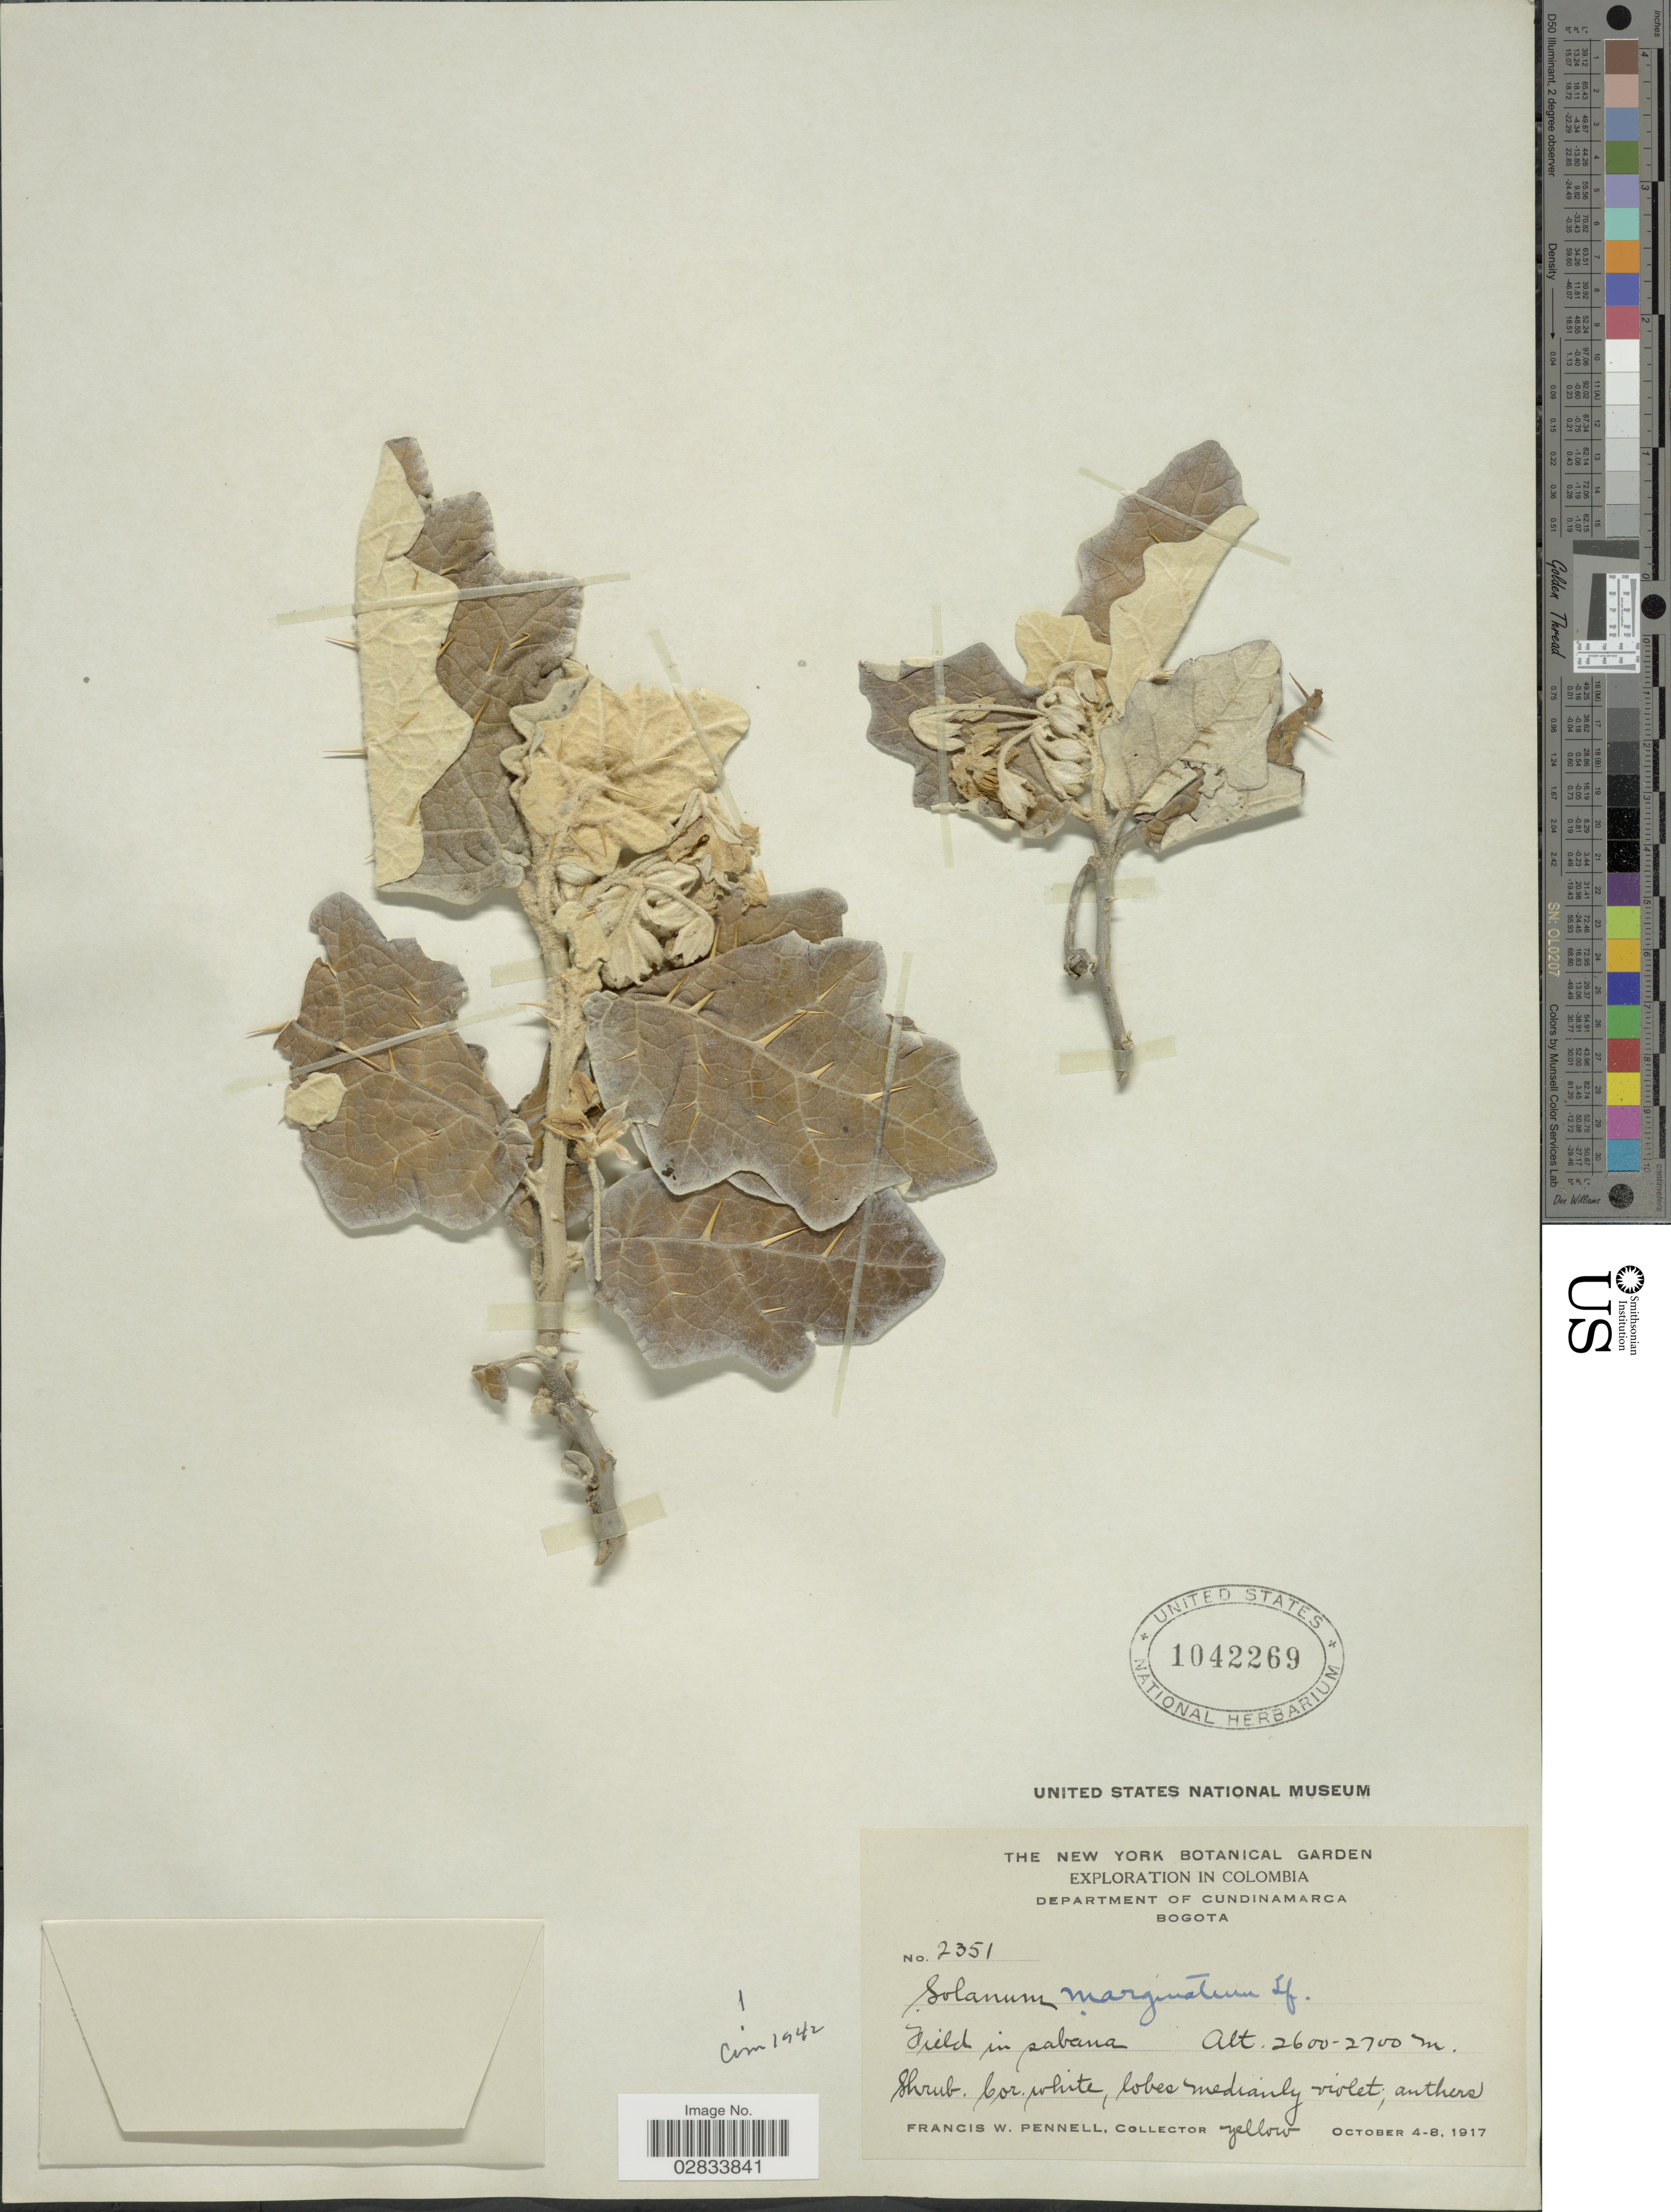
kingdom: Plantae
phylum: Tracheophyta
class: Magnoliopsida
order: Solanales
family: Solanaceae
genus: Solanum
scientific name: Solanum marginatum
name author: L. f.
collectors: F. W. Pennell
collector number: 2351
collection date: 1917-10-04/1917-10-08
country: Colombia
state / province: Cundinamarca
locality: Department of Cundinamarca, Bogota, field in sabana.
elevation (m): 2600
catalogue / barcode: US 1042269